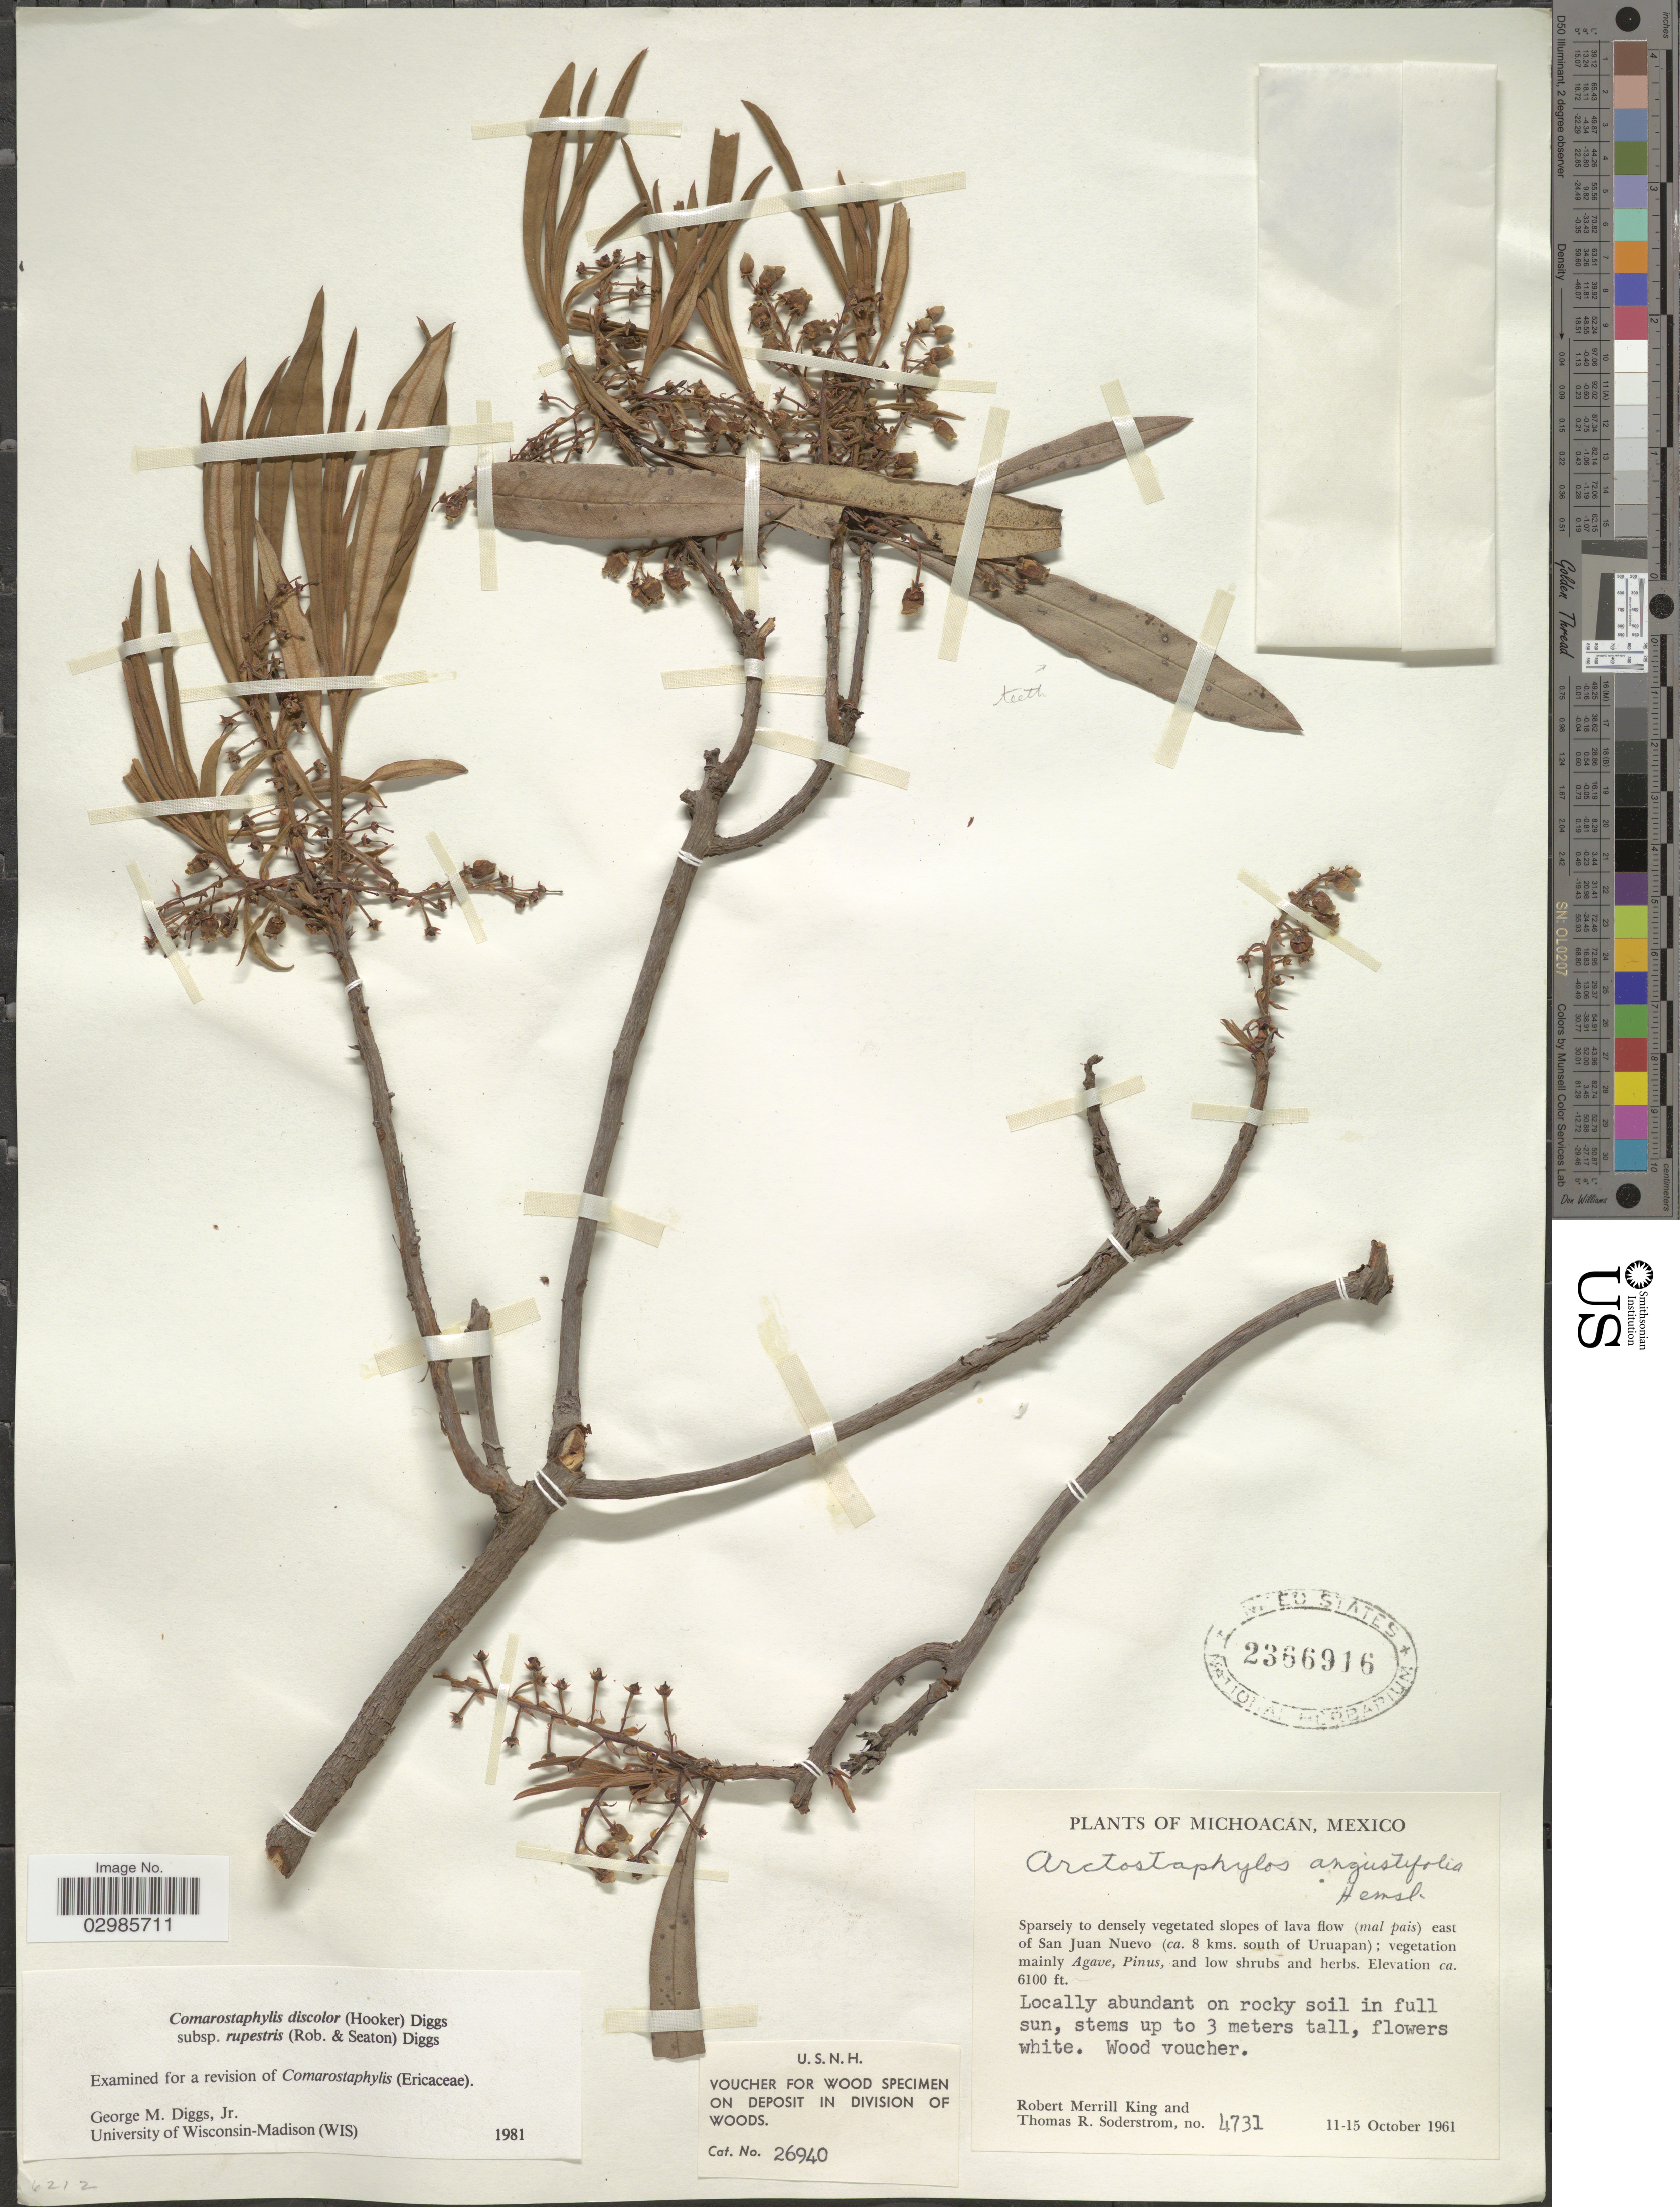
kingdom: Plantae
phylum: Tracheophyta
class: Magnoliopsida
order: Ericales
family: Ericaceae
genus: Comarostaphylis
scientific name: Comarostaphylis discolor subsp. rupestris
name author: (Rob. & Seaton) Diggs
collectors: R. M. King & T. R. Soderstrom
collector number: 4731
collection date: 1961-10-11/1961-10-15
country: Mexico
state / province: Michoacán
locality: East of San Juan Nuevo (ca. 8 kms. south of Uruapan).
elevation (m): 1859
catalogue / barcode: US 2366916